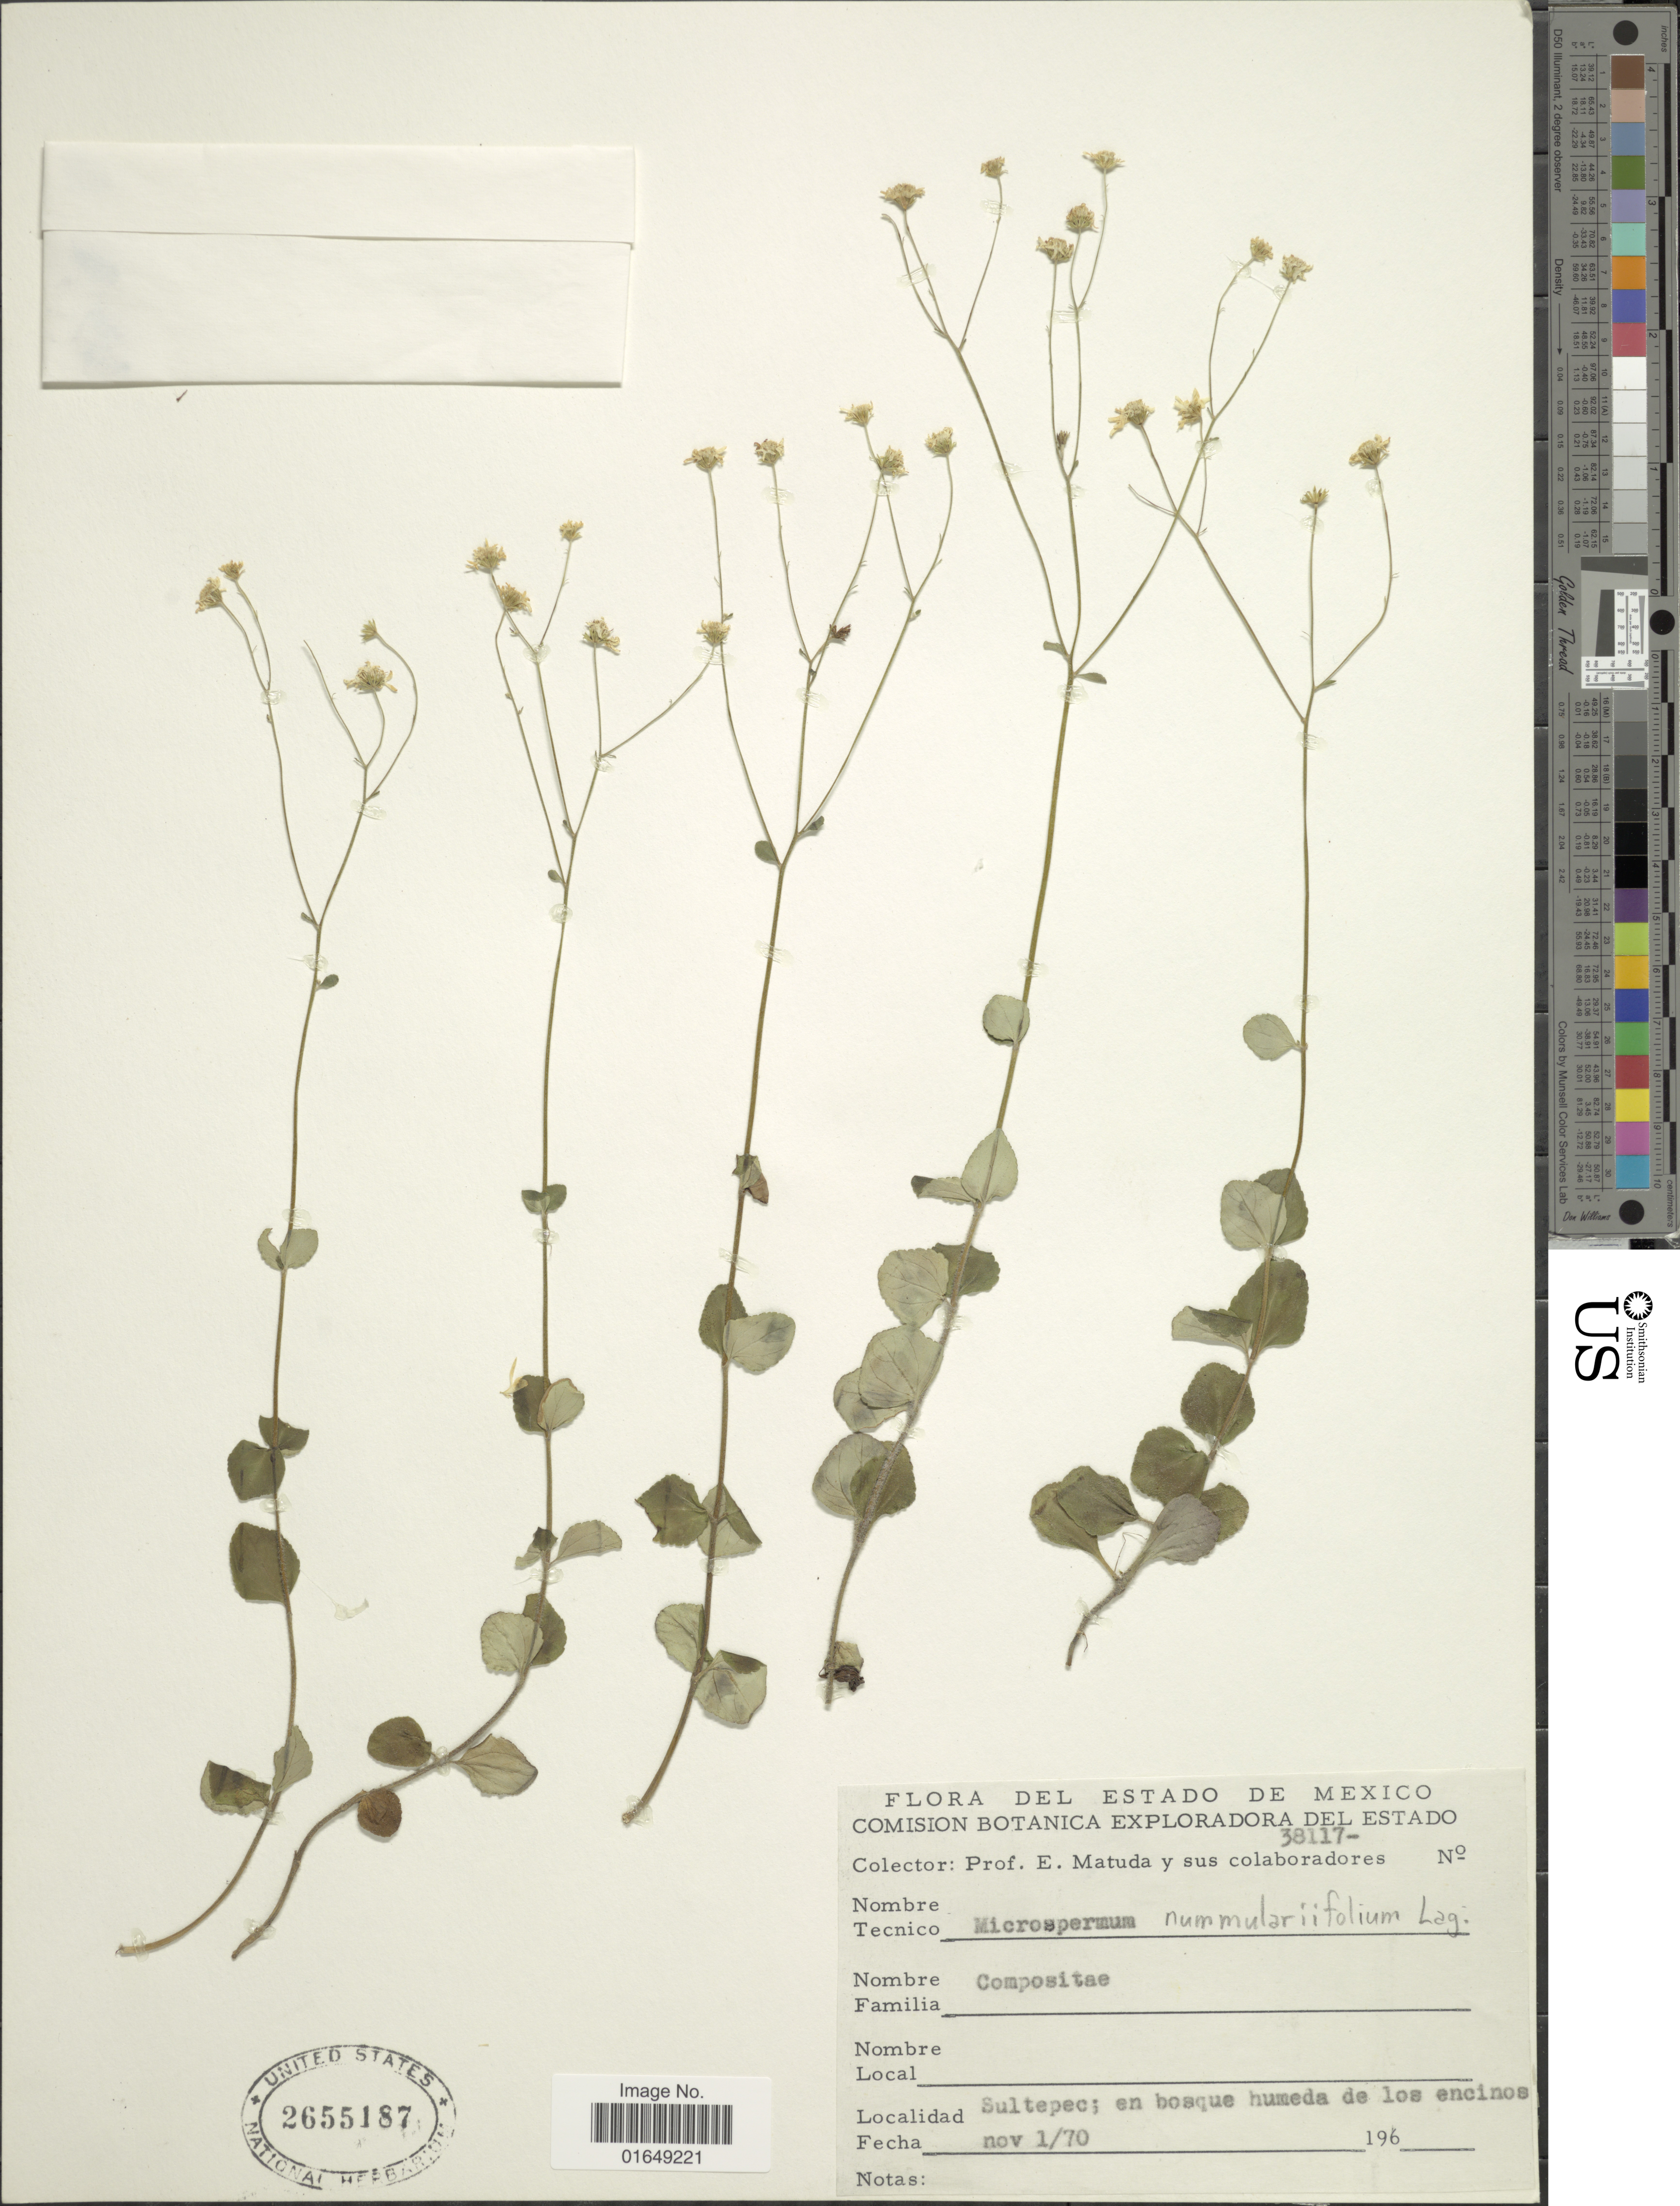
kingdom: Plantae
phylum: Tracheophyta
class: Magnoliopsida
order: Asterales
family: Asteraceae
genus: Microspermum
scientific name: Microspermum numulariaefolium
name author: Lag.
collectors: E. Matuda & et al.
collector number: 38117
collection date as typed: Transcribed d/m/y: 1/11/70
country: Mexico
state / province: México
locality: Sultepec; en bosque humeda de los encinos.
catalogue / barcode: US 2655187